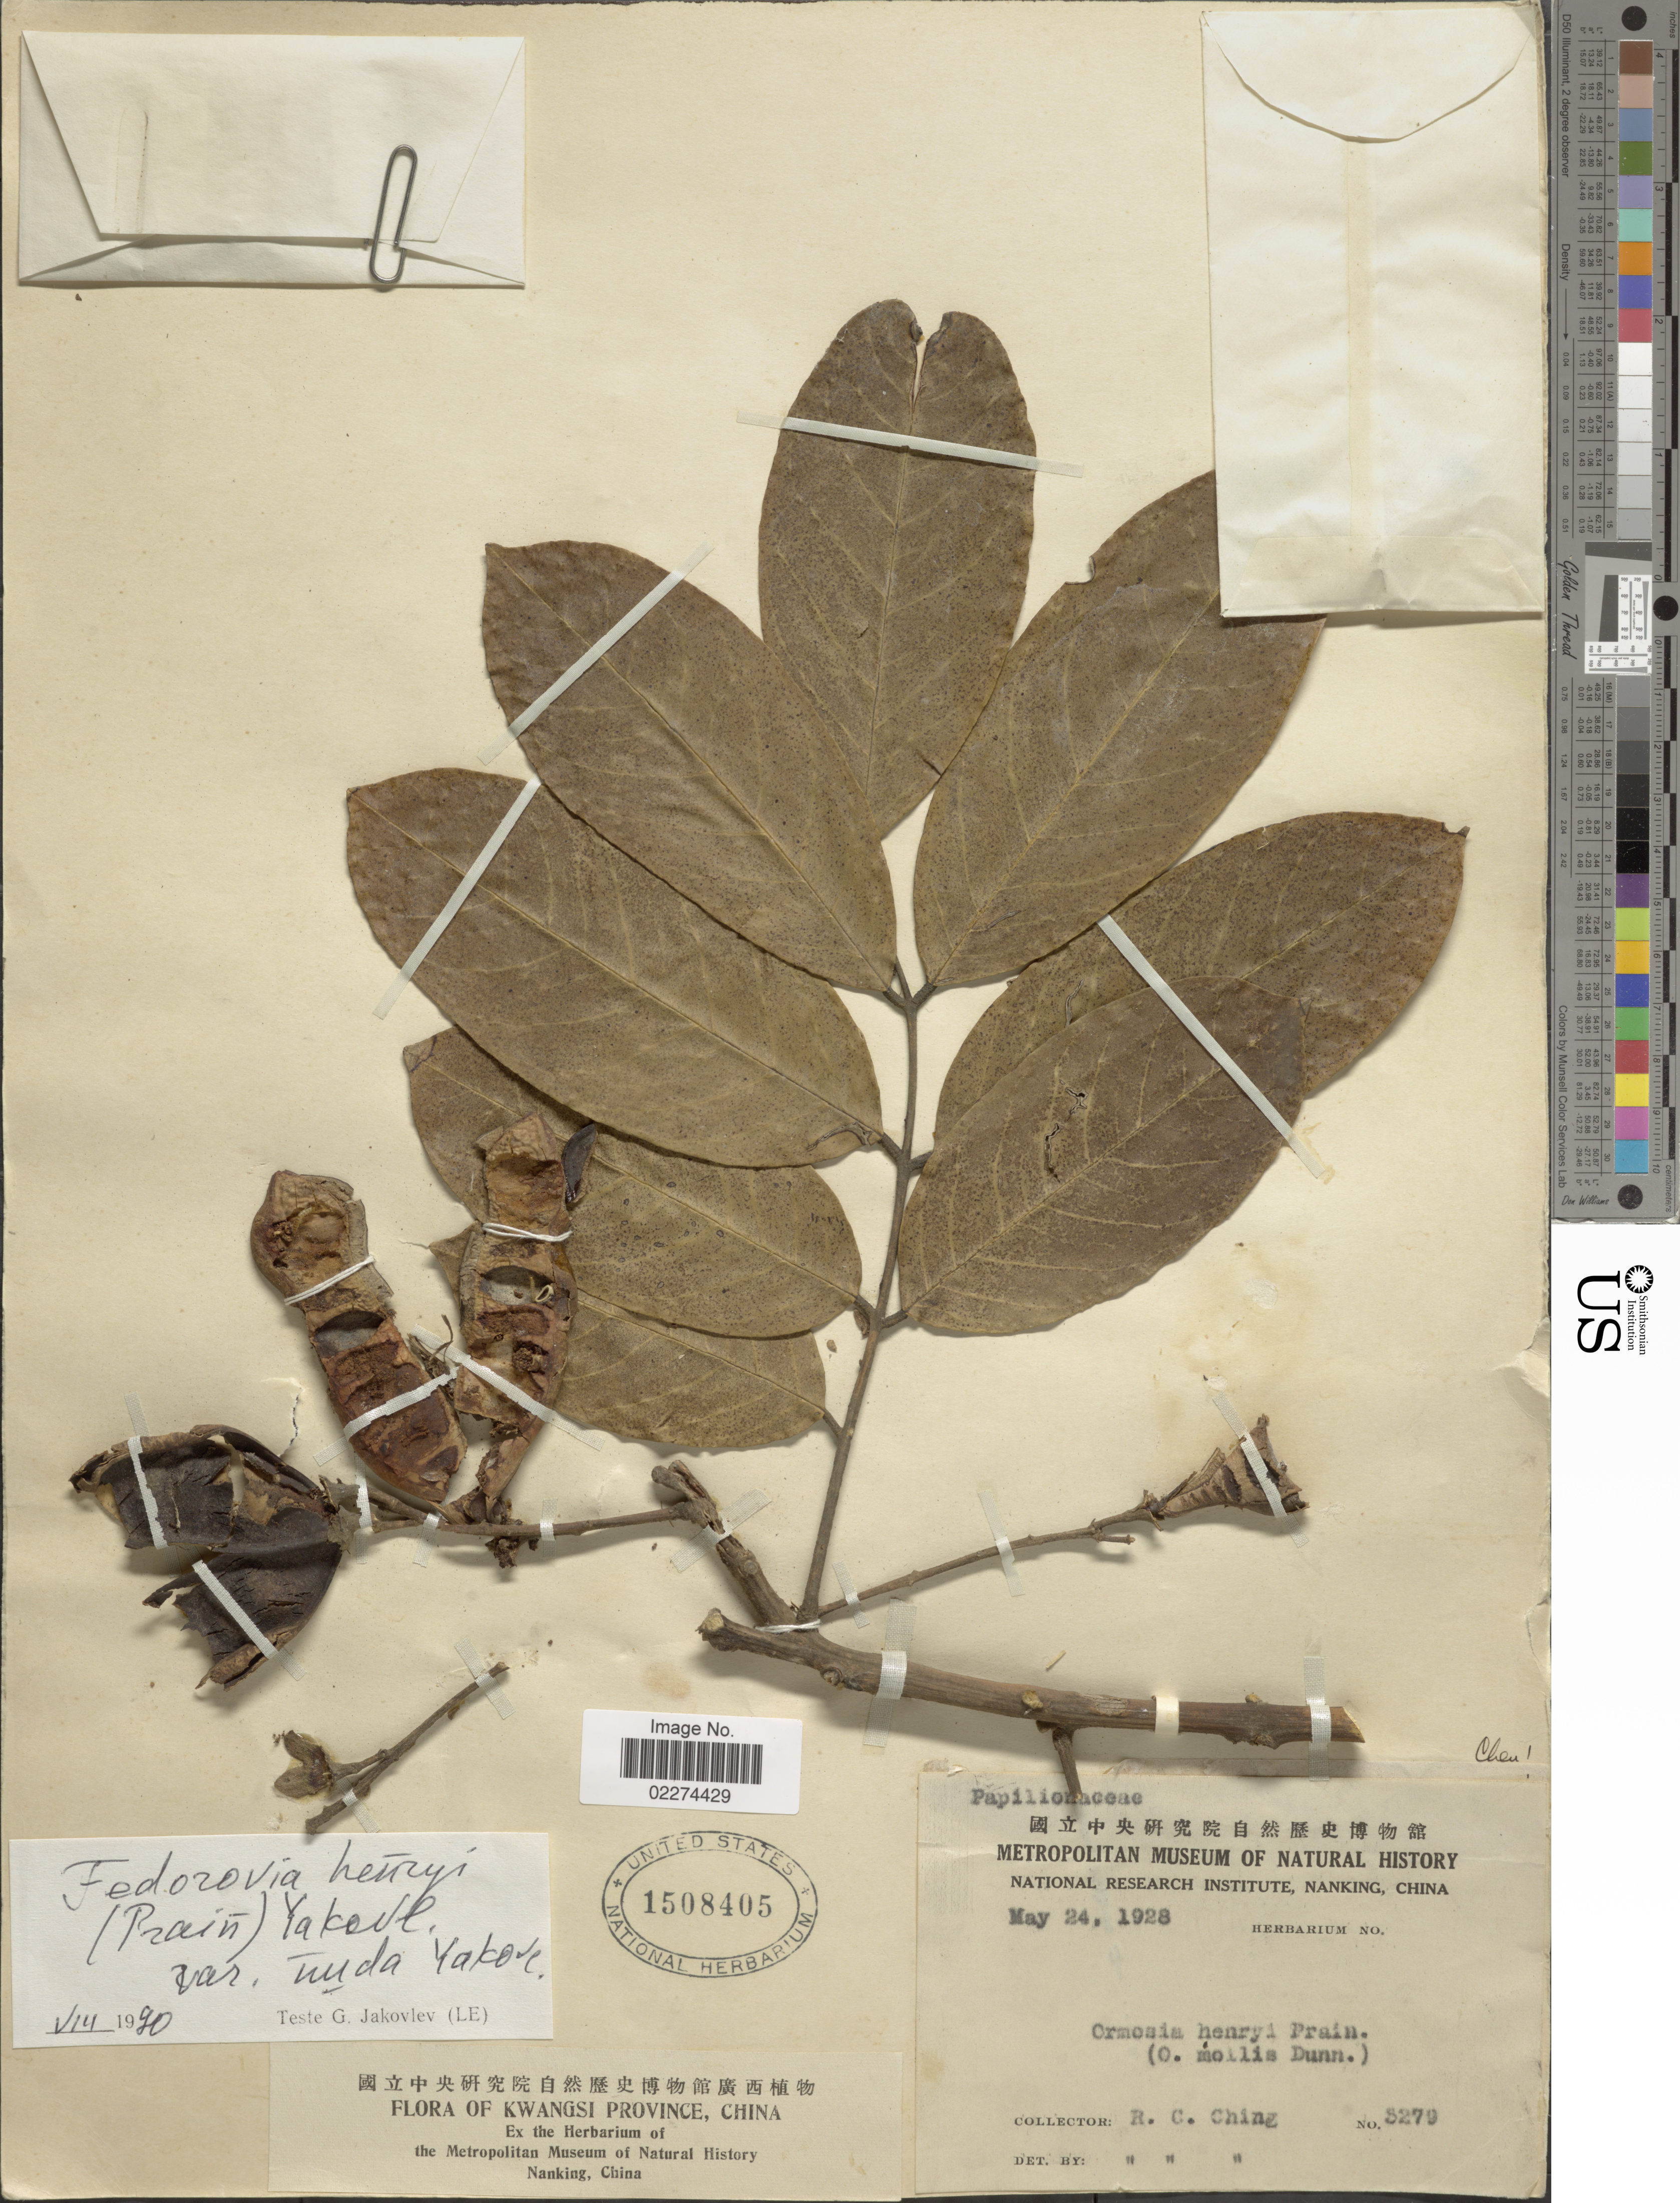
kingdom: Plantae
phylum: Tracheophyta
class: Magnoliopsida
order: Fabales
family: Fabaceae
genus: Ormosia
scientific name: Ormosia henryi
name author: Prain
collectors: R. C. Ching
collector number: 5279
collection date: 1928-05-24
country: China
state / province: Guangxi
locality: Kwangsi Province, China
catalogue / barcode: US 1508405